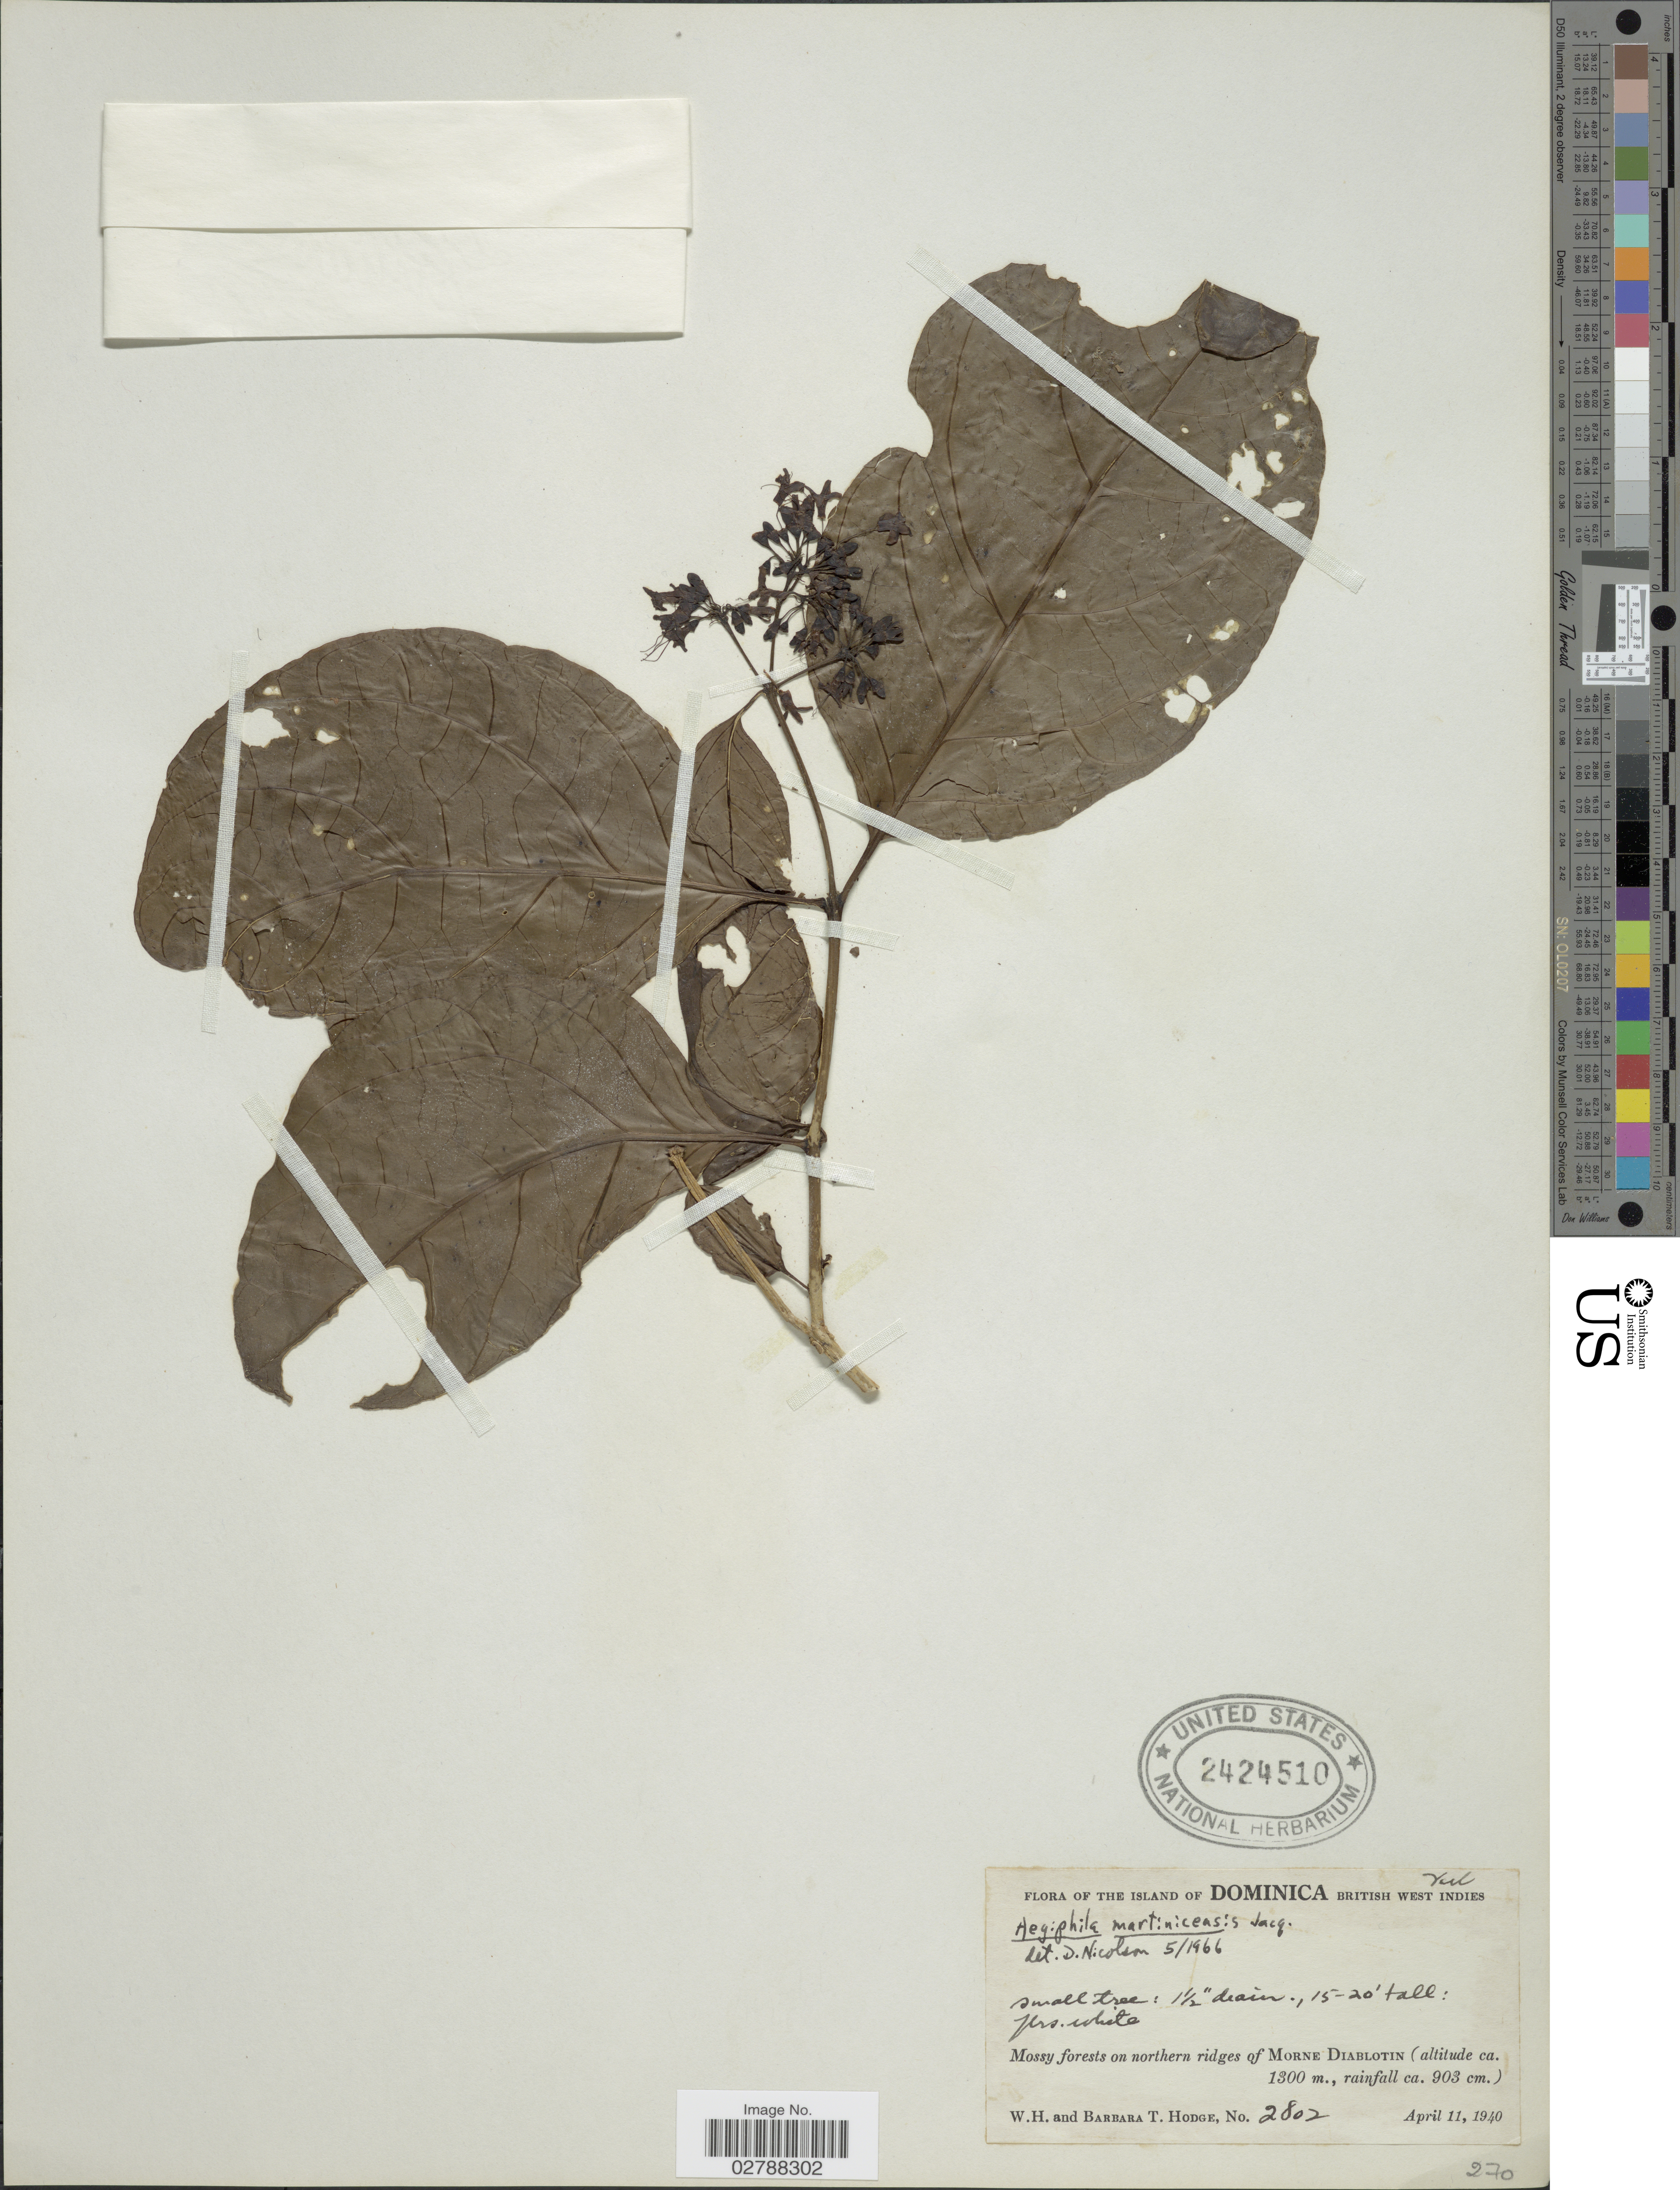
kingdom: Plantae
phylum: Tracheophyta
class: Magnoliopsida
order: Lamiales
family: Lamiaceae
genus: Aegiphila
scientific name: Aegiphila martinicensis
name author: Jacq.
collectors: W. Hodge & B. Hodge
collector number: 2802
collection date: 1940-04-11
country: Dominica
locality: The Islands of Dominica British West Indies, Mossy forests on northern ridges of Morne Diablotin.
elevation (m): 1300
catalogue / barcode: US 2424510